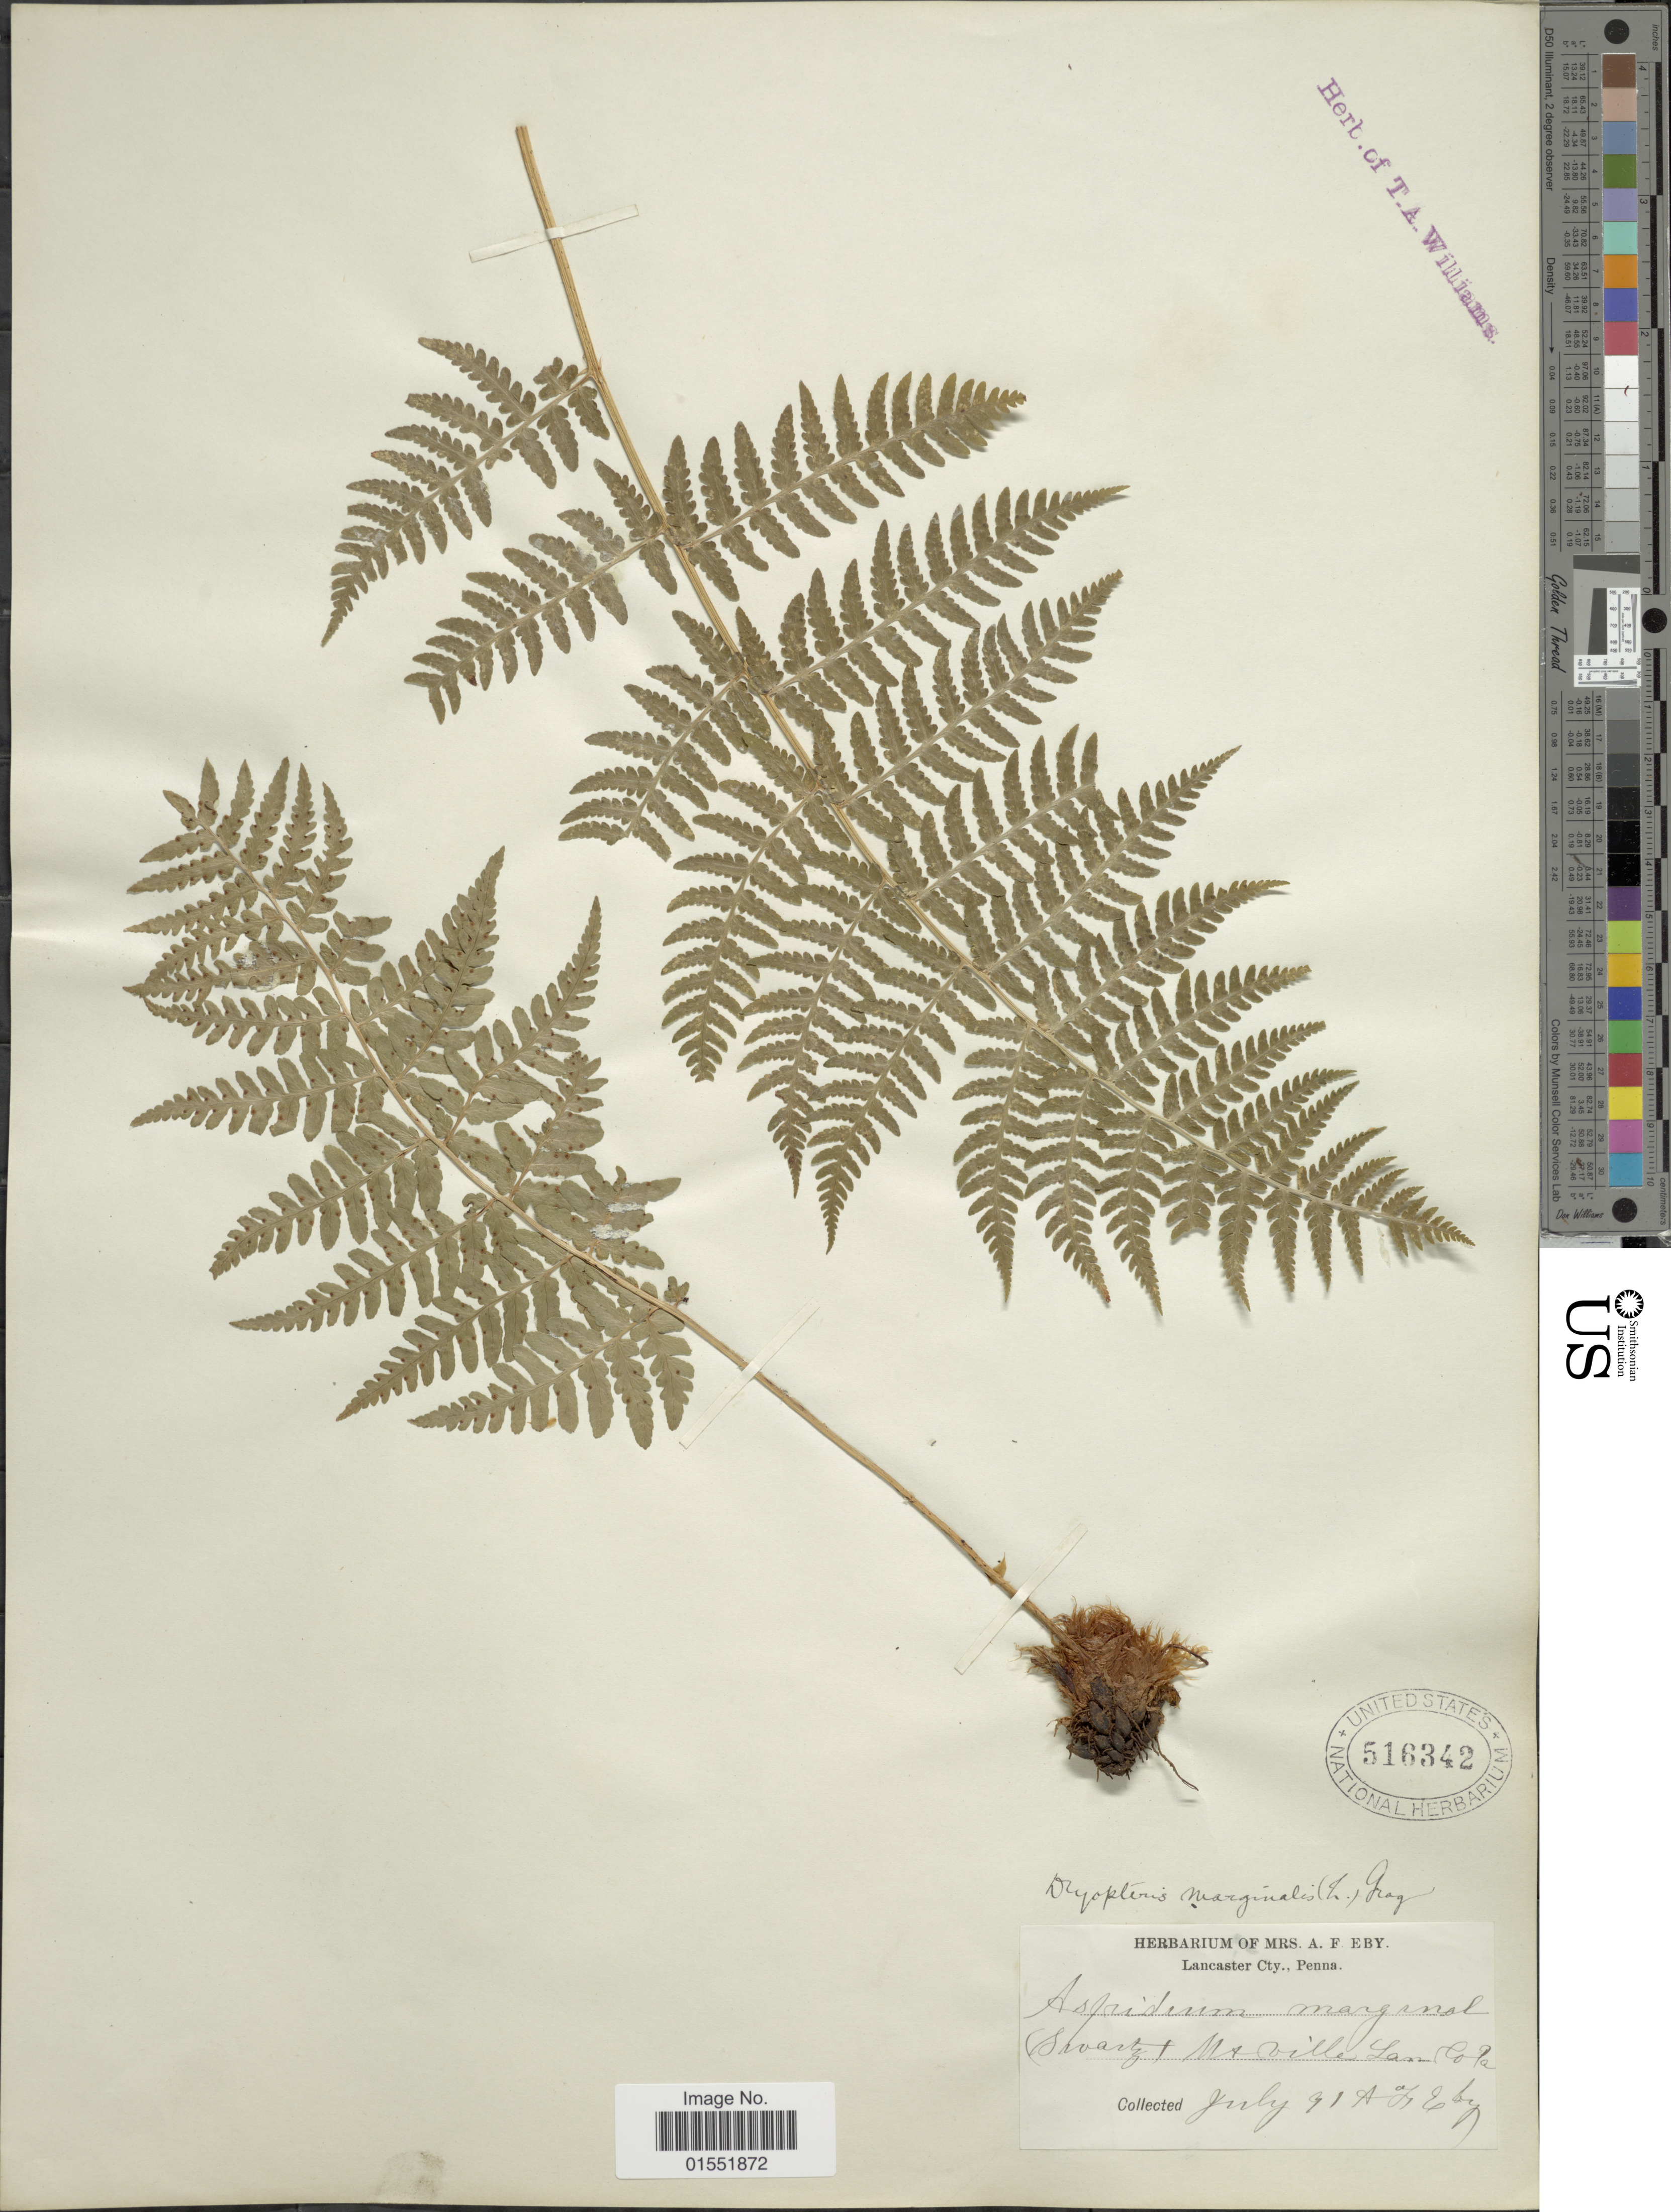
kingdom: Plantae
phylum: Tracheophyta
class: Polypodiopsida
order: Polypodiales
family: Dryopteridaceae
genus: Dryopteris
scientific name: Dryopteris marginalis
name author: (L.) A. Gray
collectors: A. F. Eby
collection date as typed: Transcribed d/m/y: /7/11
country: United States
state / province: Pennsylvania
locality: Mt. Ville, Lan Co.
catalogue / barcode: US 516342